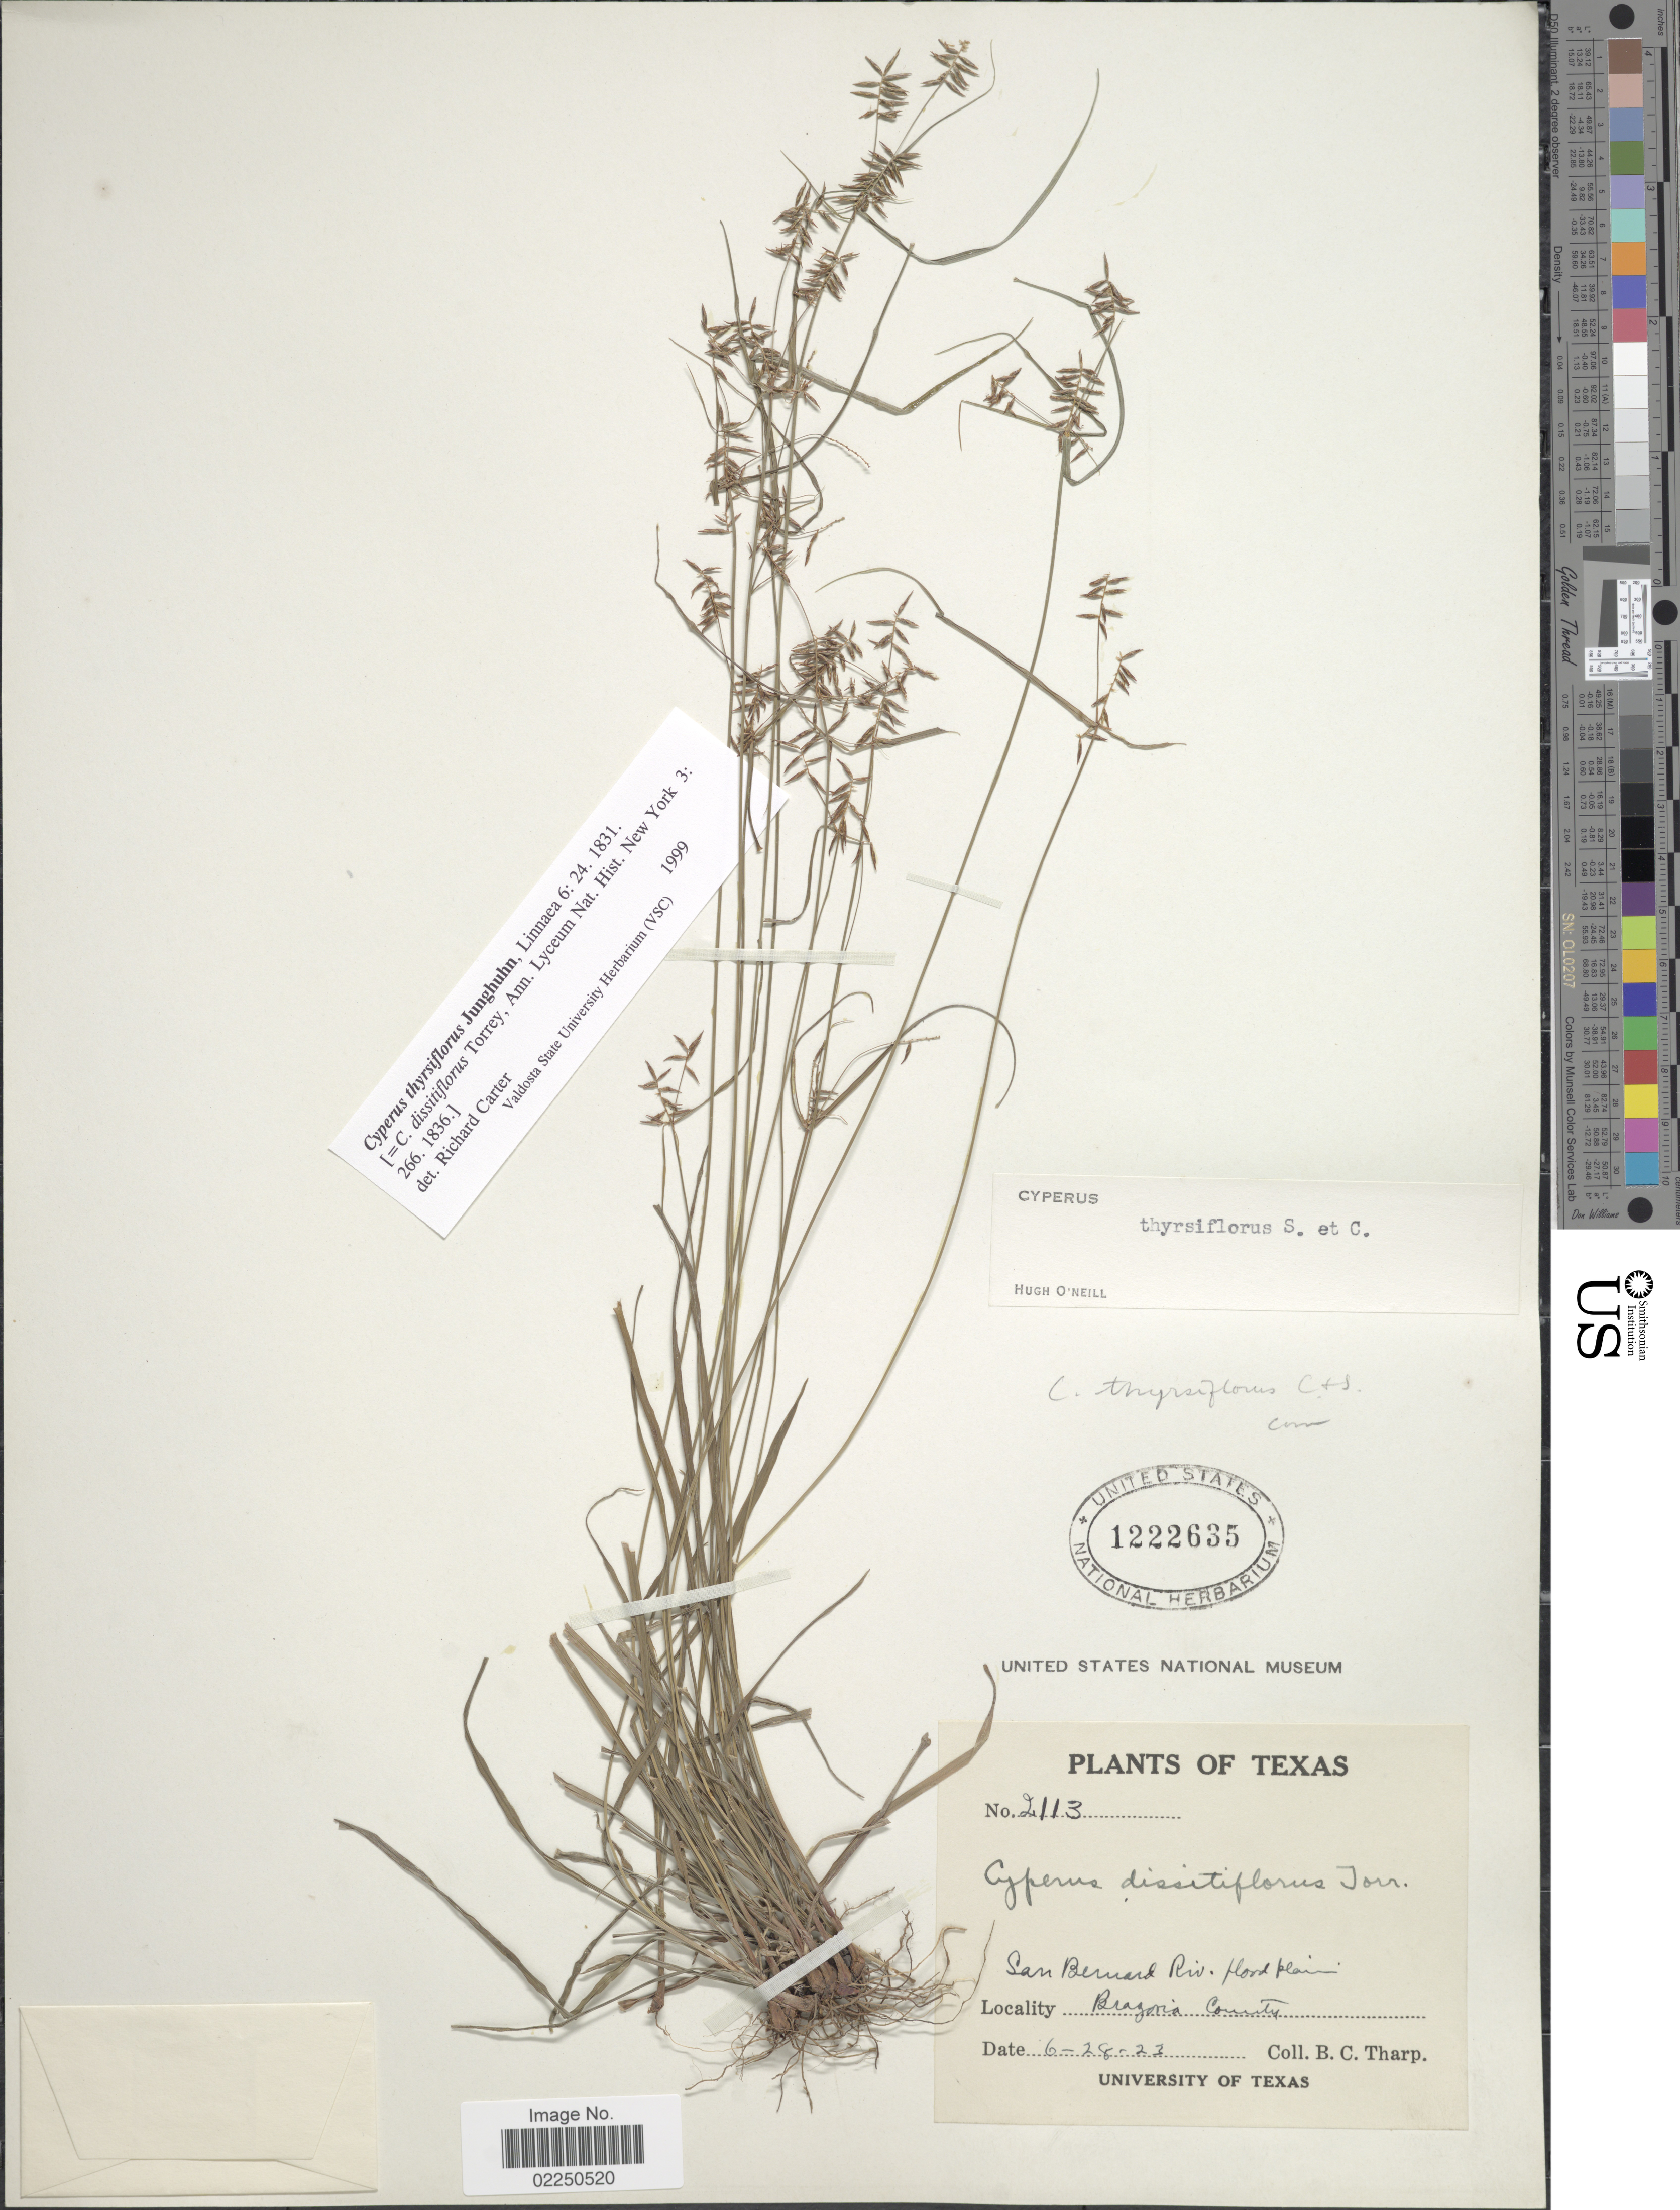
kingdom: Plantae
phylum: Tracheophyta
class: Liliopsida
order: Poales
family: Cyperaceae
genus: Cyperus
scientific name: Cyperus thyrsiflorus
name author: Jungh.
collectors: B. C. Tharp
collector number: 2113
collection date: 1923-06-28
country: United States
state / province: Texas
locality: San Bernard Riv. flood plain. Brazoria County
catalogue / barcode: US 1222635